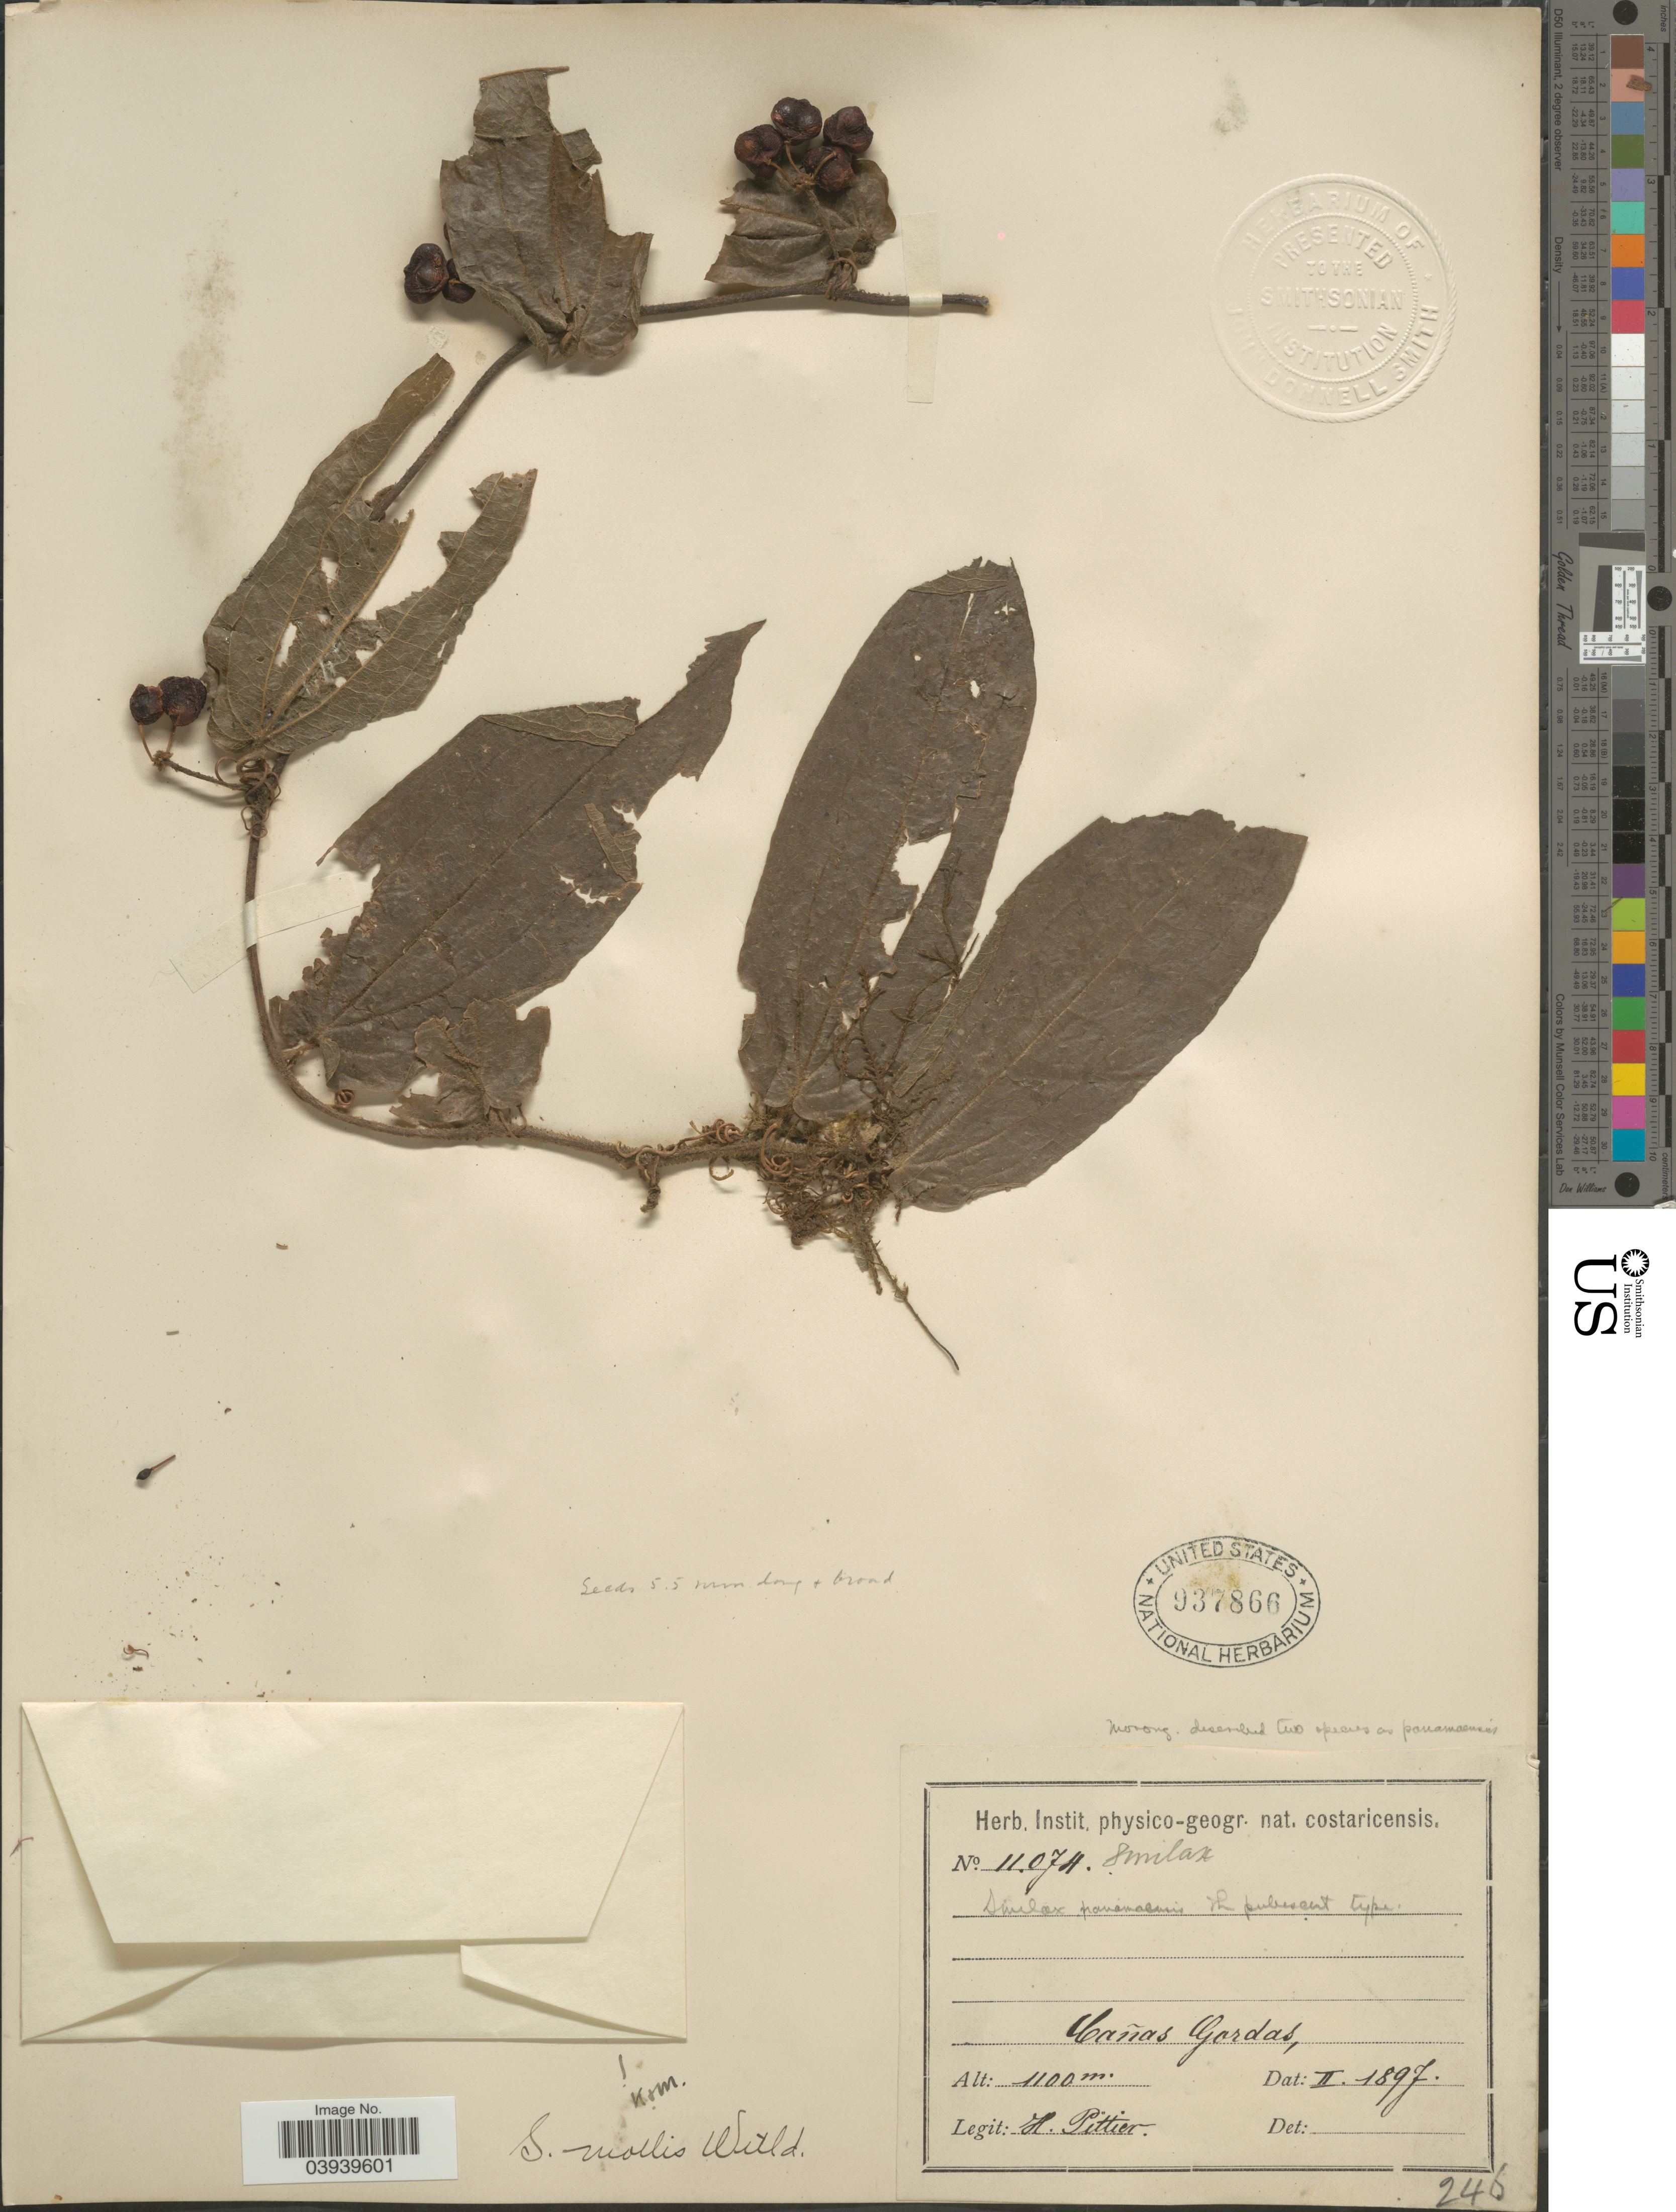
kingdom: Plantae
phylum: Tracheophyta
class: Liliopsida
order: Liliales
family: Smilacaceae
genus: Smilax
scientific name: Smilax mollis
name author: Humb. & Bonpl. ex Willd.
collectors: H. F. Pittier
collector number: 11074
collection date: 1897-02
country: Costa Rica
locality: Cañas Gordas.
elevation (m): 1100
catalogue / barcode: US 937866